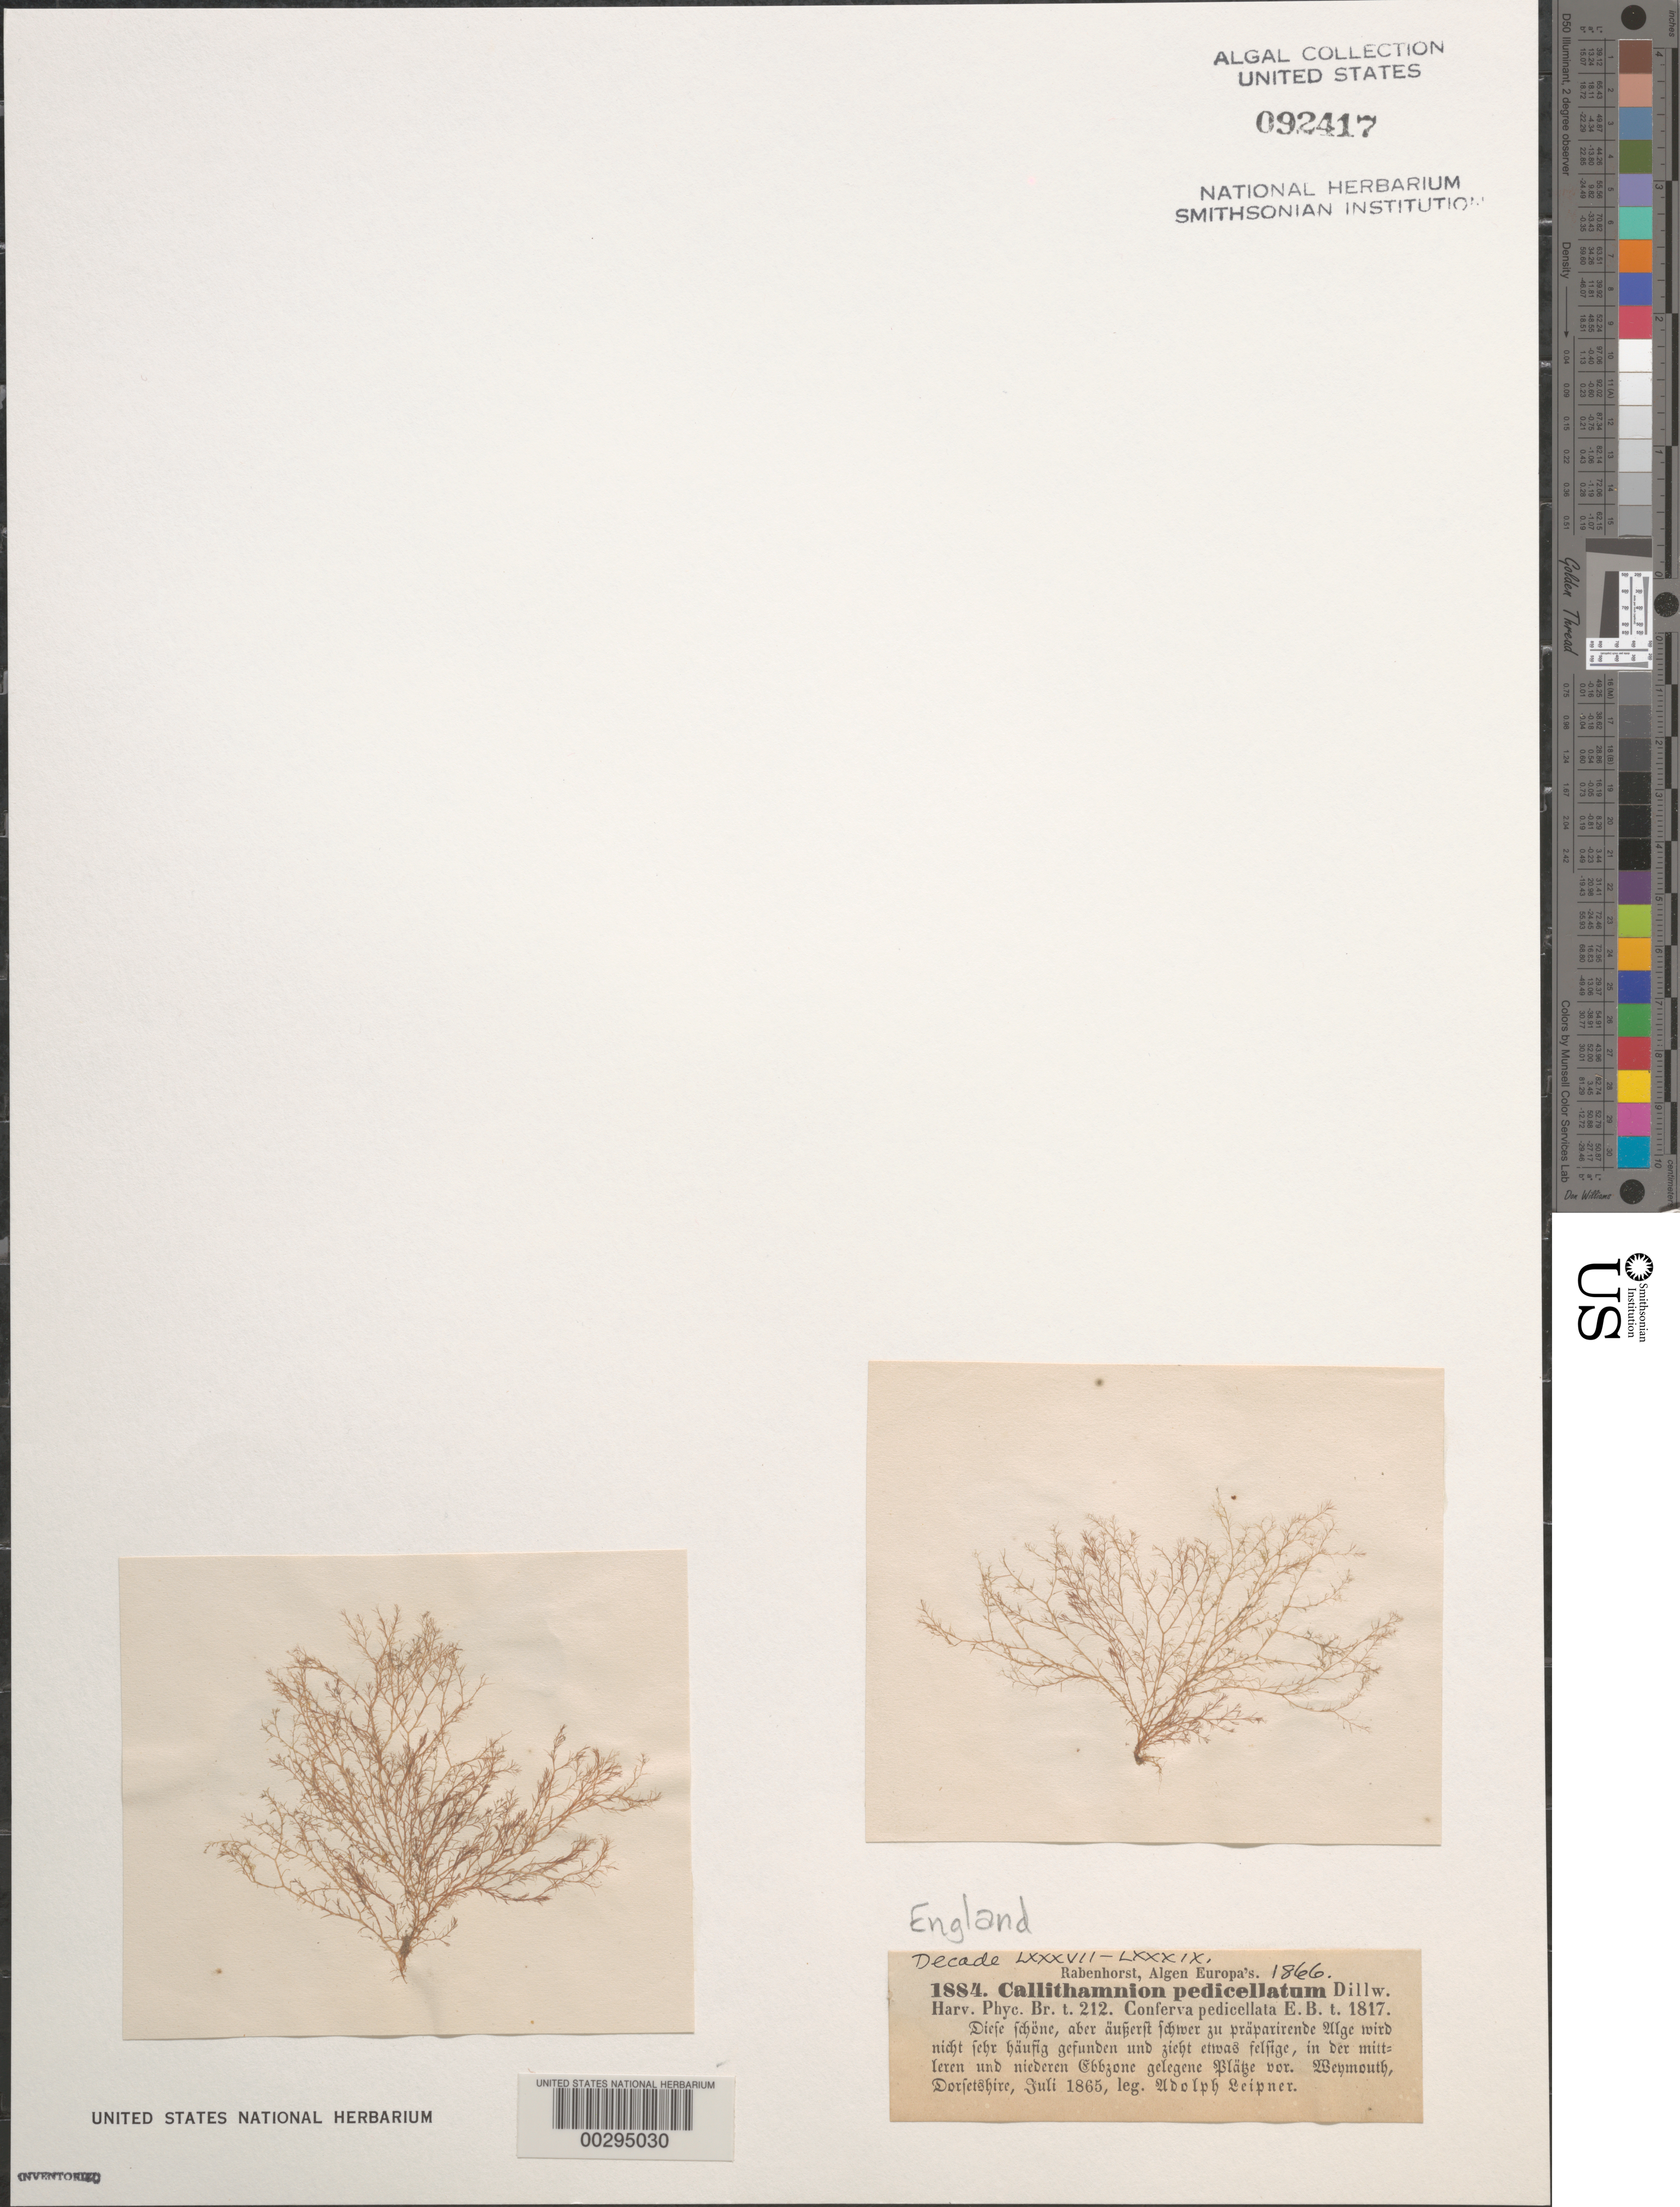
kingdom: Plantae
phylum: Rhodophyta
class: Florideophyceae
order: Ceramiales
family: Callithamniaceae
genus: Callithamnion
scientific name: Callithamnion pedicellatum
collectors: A. Leipner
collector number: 1884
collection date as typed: Jul 1865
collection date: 1865-07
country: United Kingdom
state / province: England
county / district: Dorset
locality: Weymouth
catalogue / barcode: US 92417